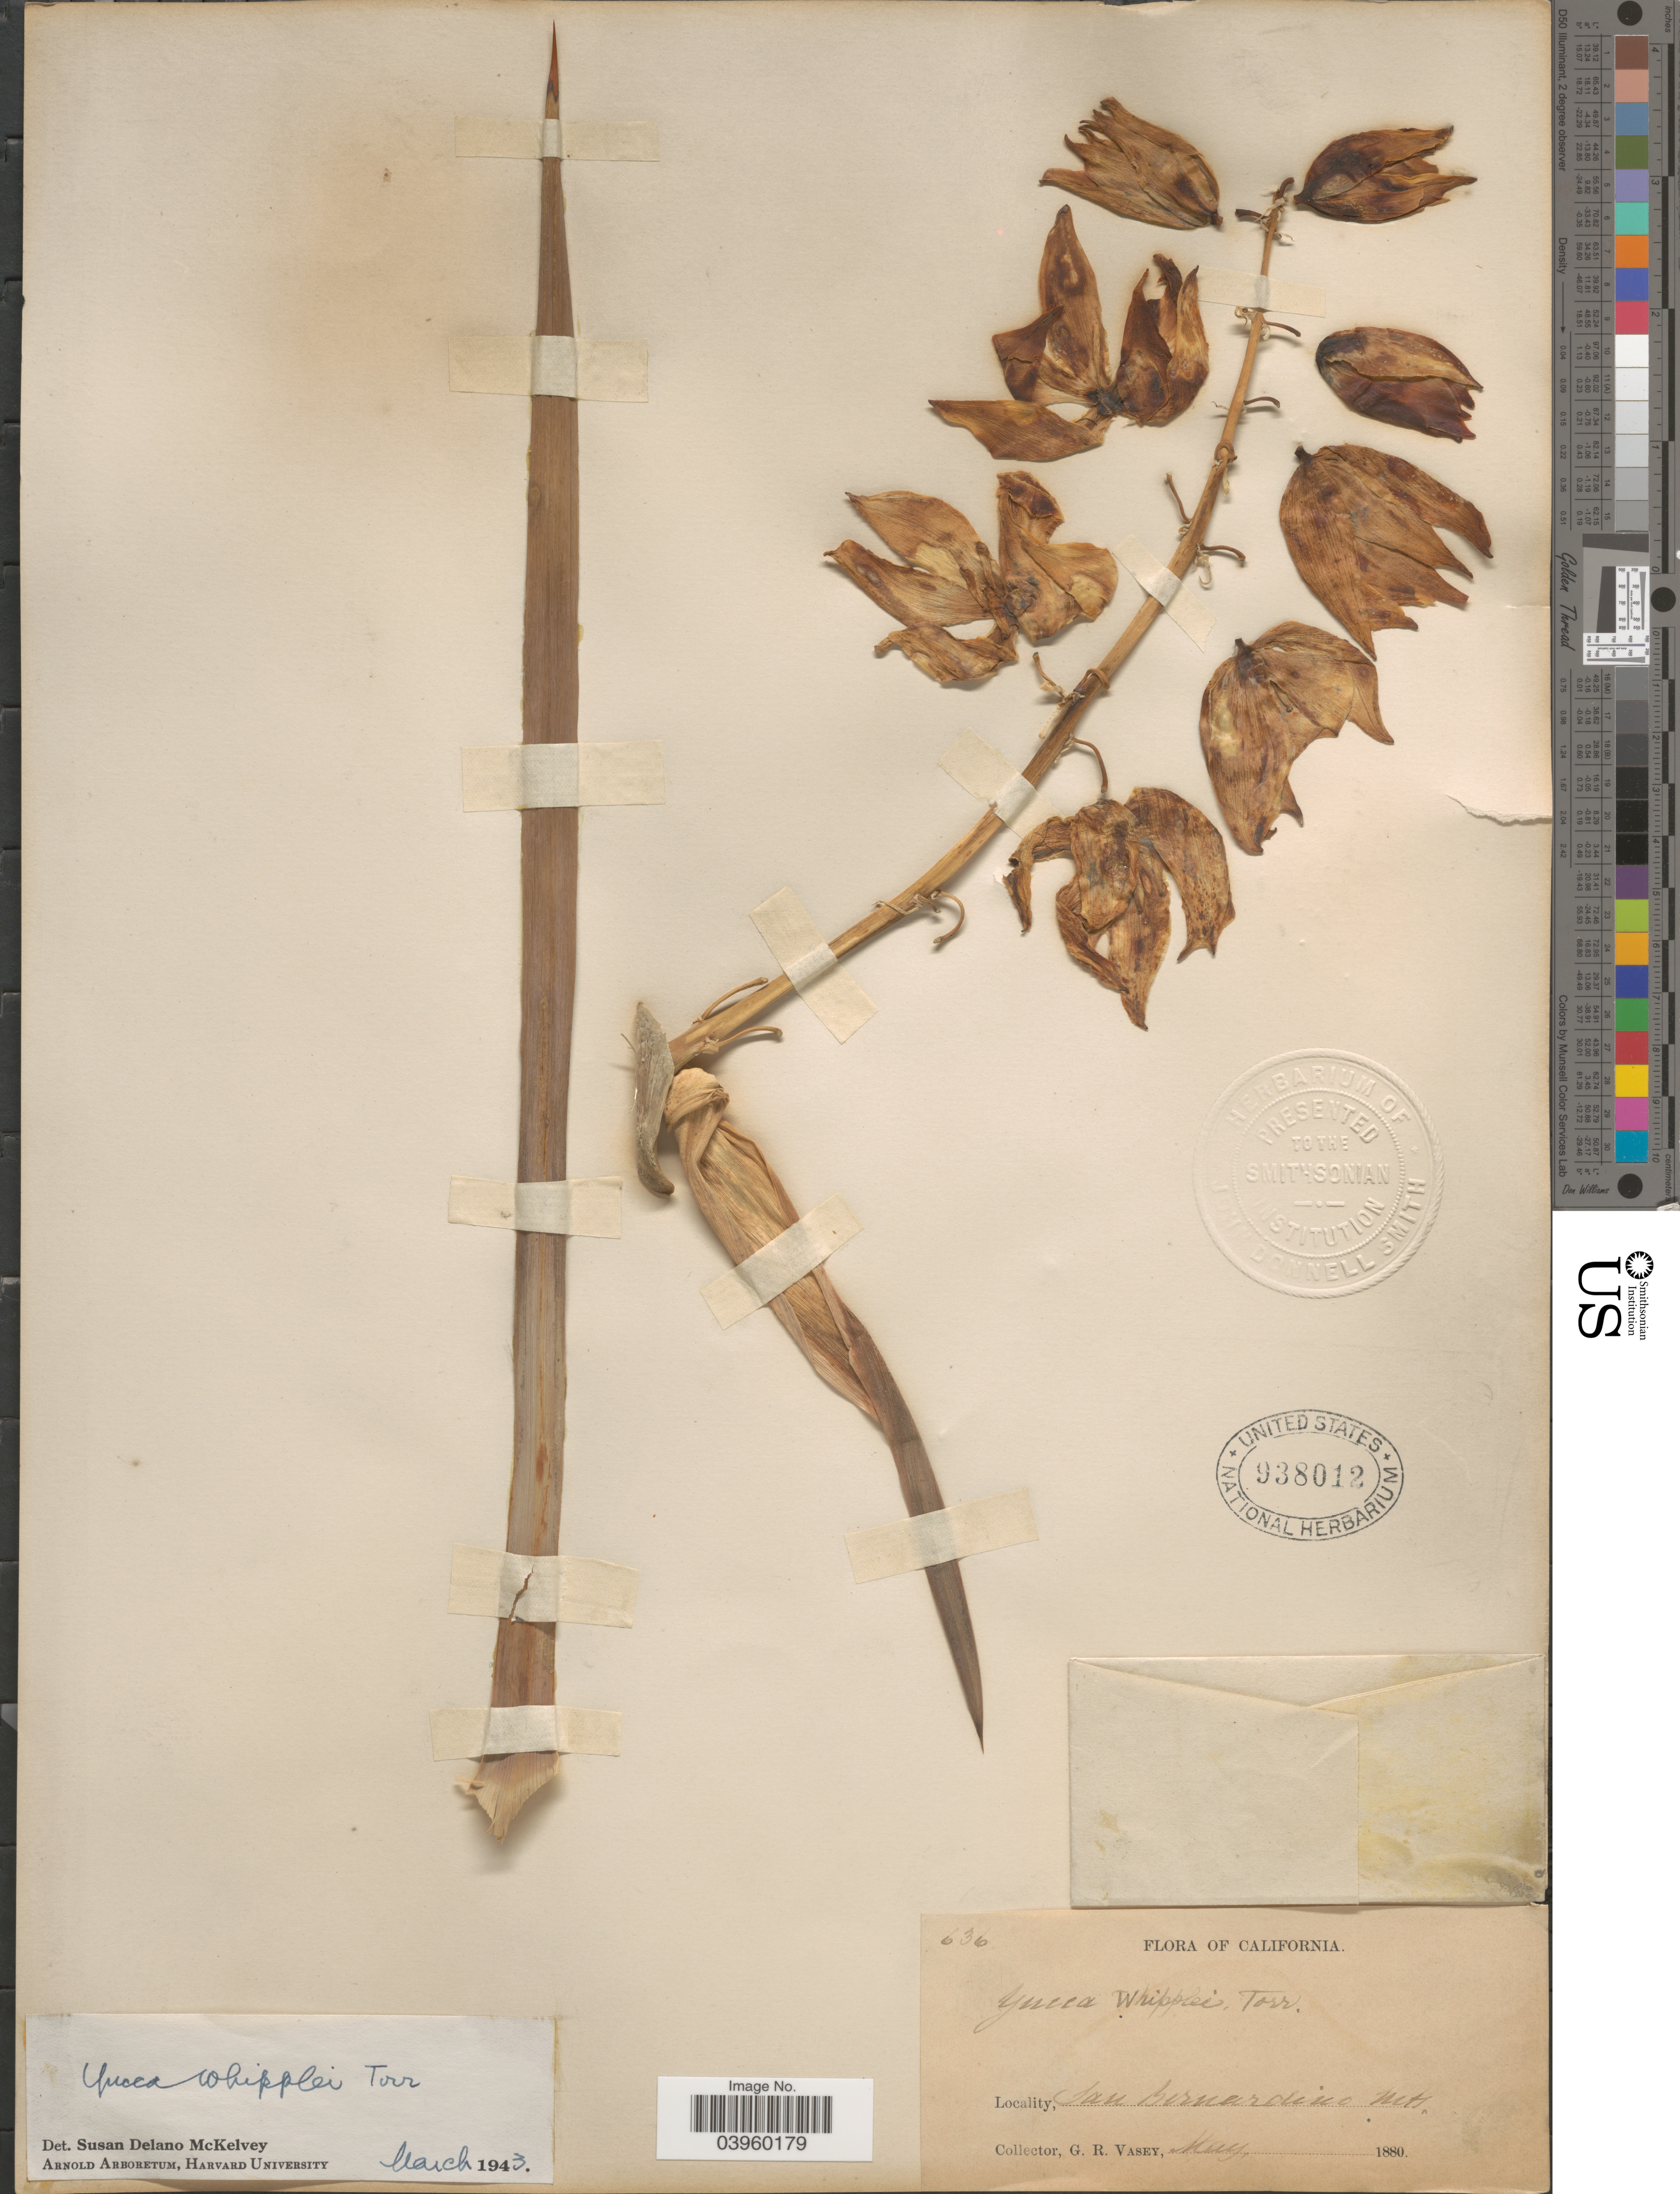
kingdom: Plantae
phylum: Tracheophyta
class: Liliopsida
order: Asparagales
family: Asparagaceae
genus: Yucca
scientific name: Yucca whipplei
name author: Torr.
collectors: G. R. Vasey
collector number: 636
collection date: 1880-05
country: United States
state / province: California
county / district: San Bernardino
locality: San bernardino Mts.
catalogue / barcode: US 938012